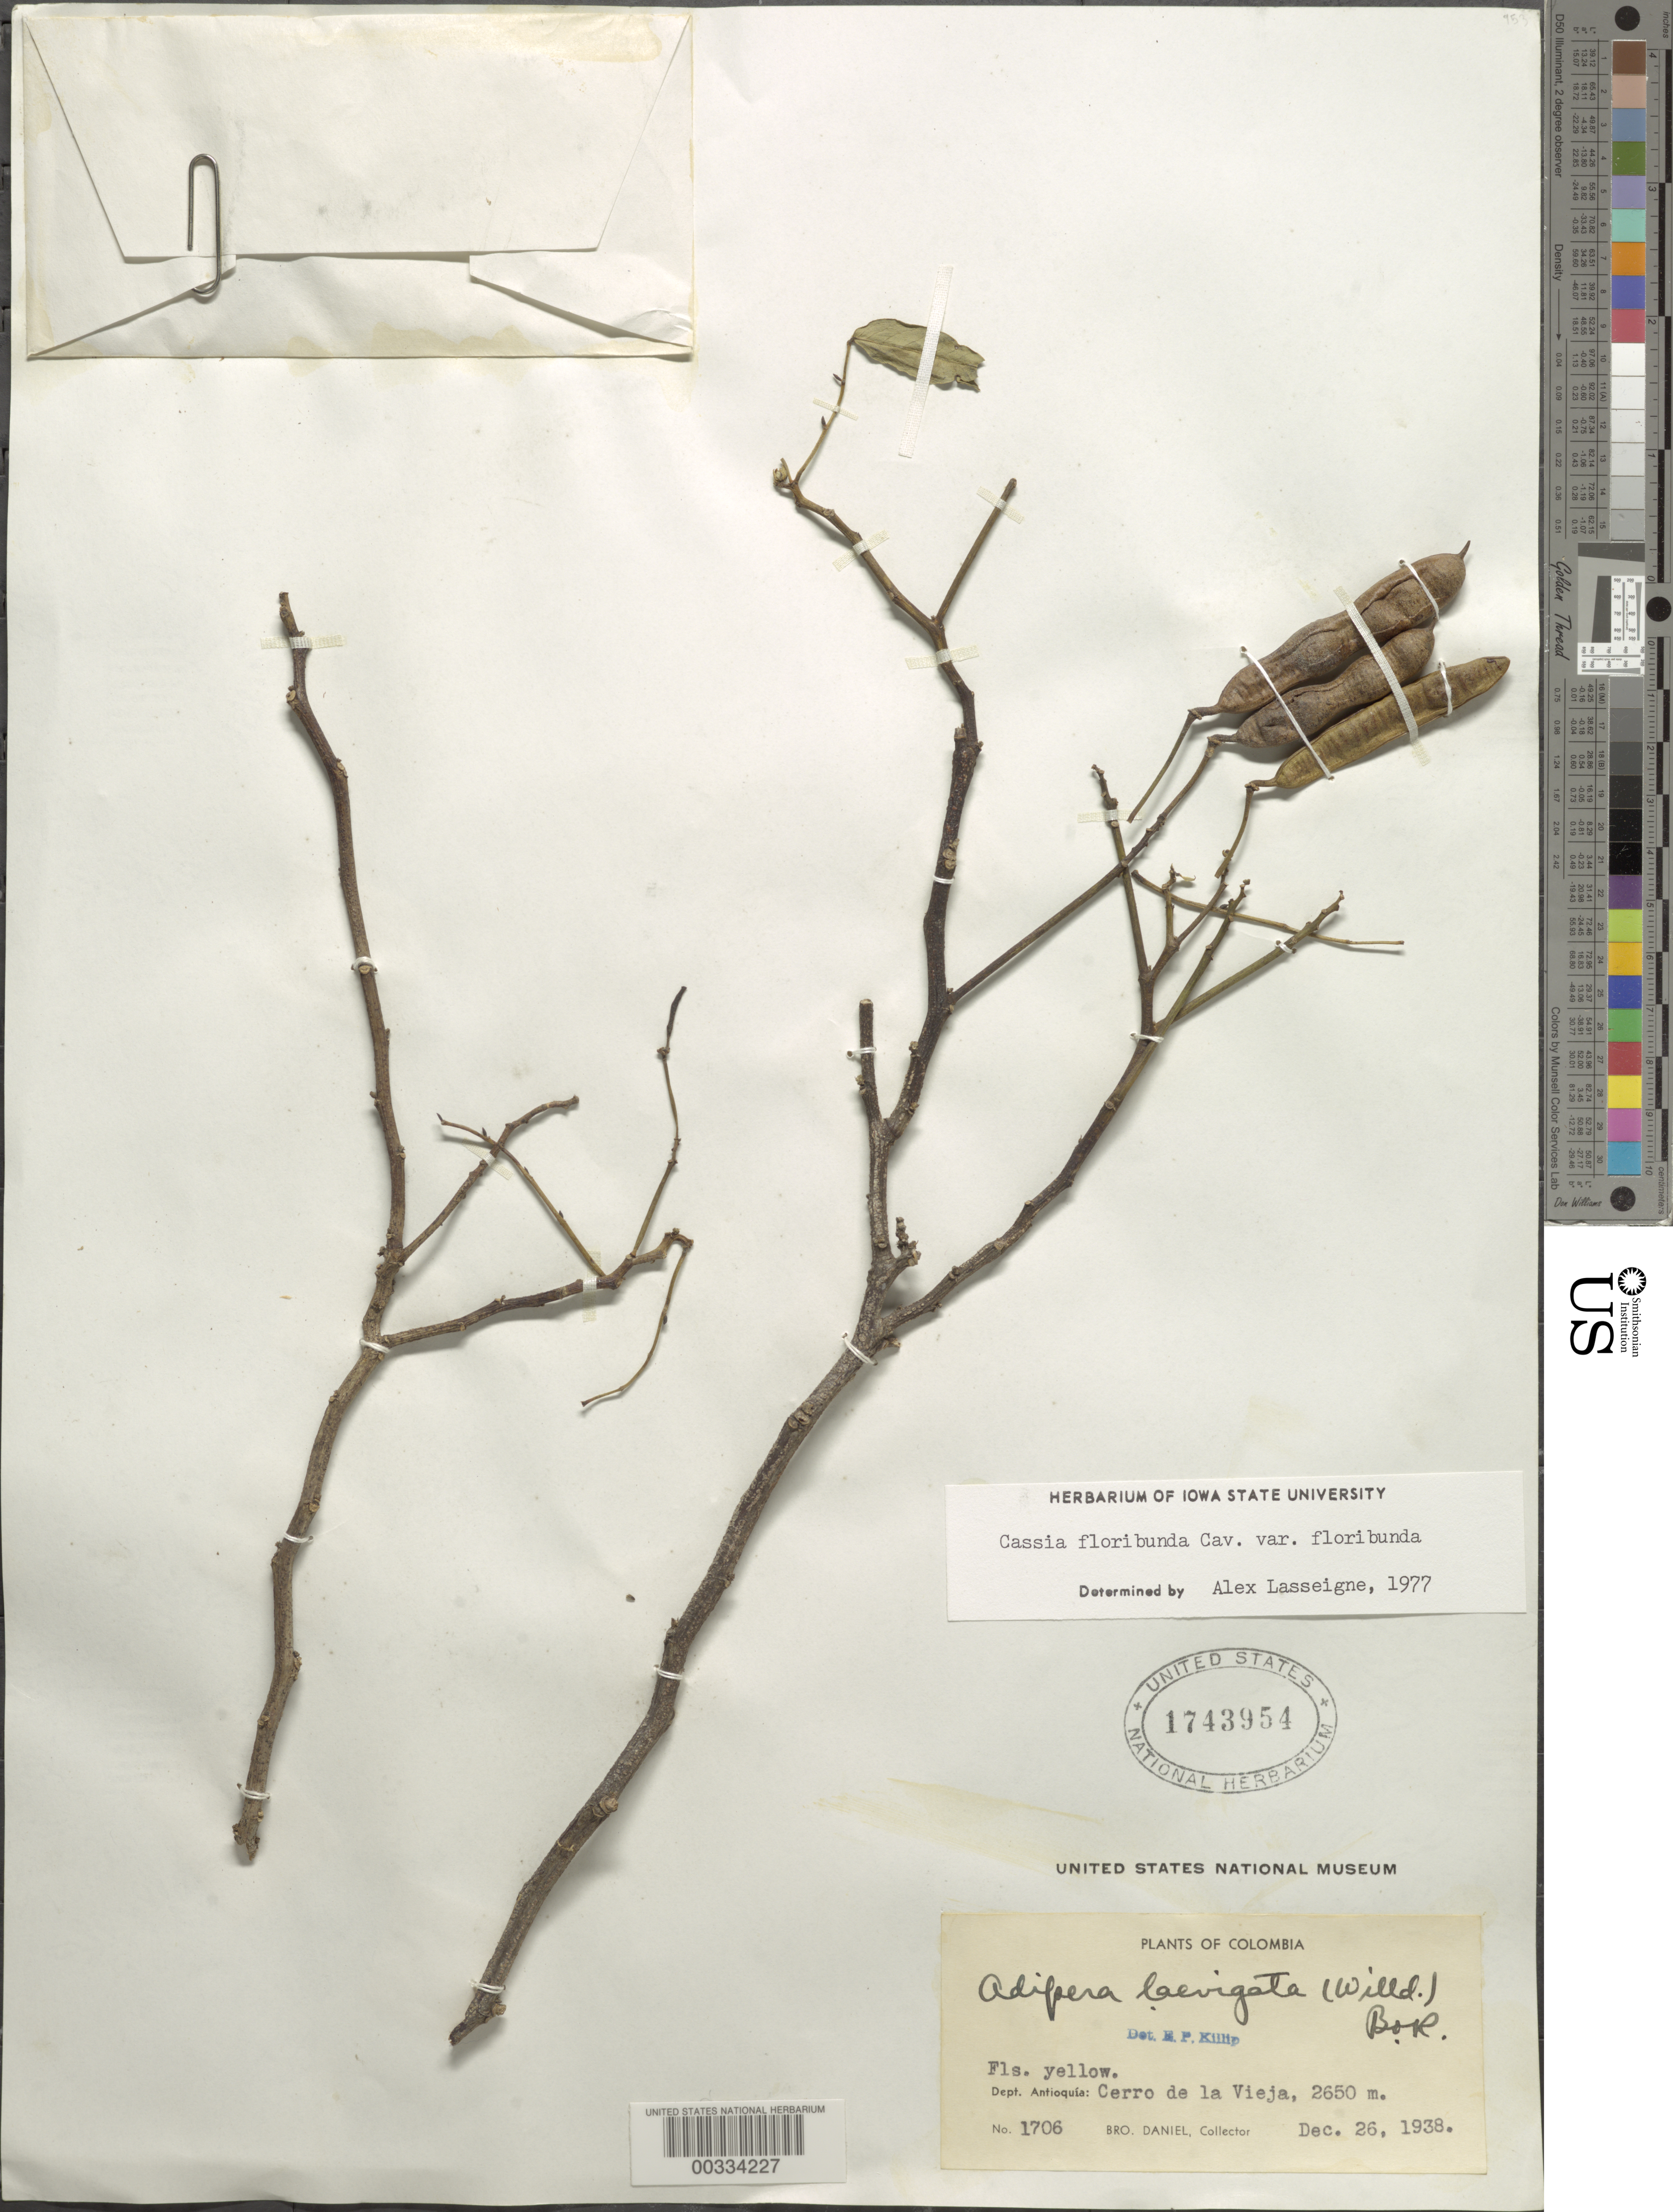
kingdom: Plantae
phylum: Tracheophyta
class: Magnoliopsida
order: Fabales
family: Fabaceae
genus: Senna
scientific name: Senna septemtrionalis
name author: (Viv.) H.S. Irwin & Barneby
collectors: Bro. Daniel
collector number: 1706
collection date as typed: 26 Dec 1938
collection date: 1938-12-26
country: Colombia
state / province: Antioquia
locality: Cerro de la Vieja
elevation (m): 2650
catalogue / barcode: US 1743954